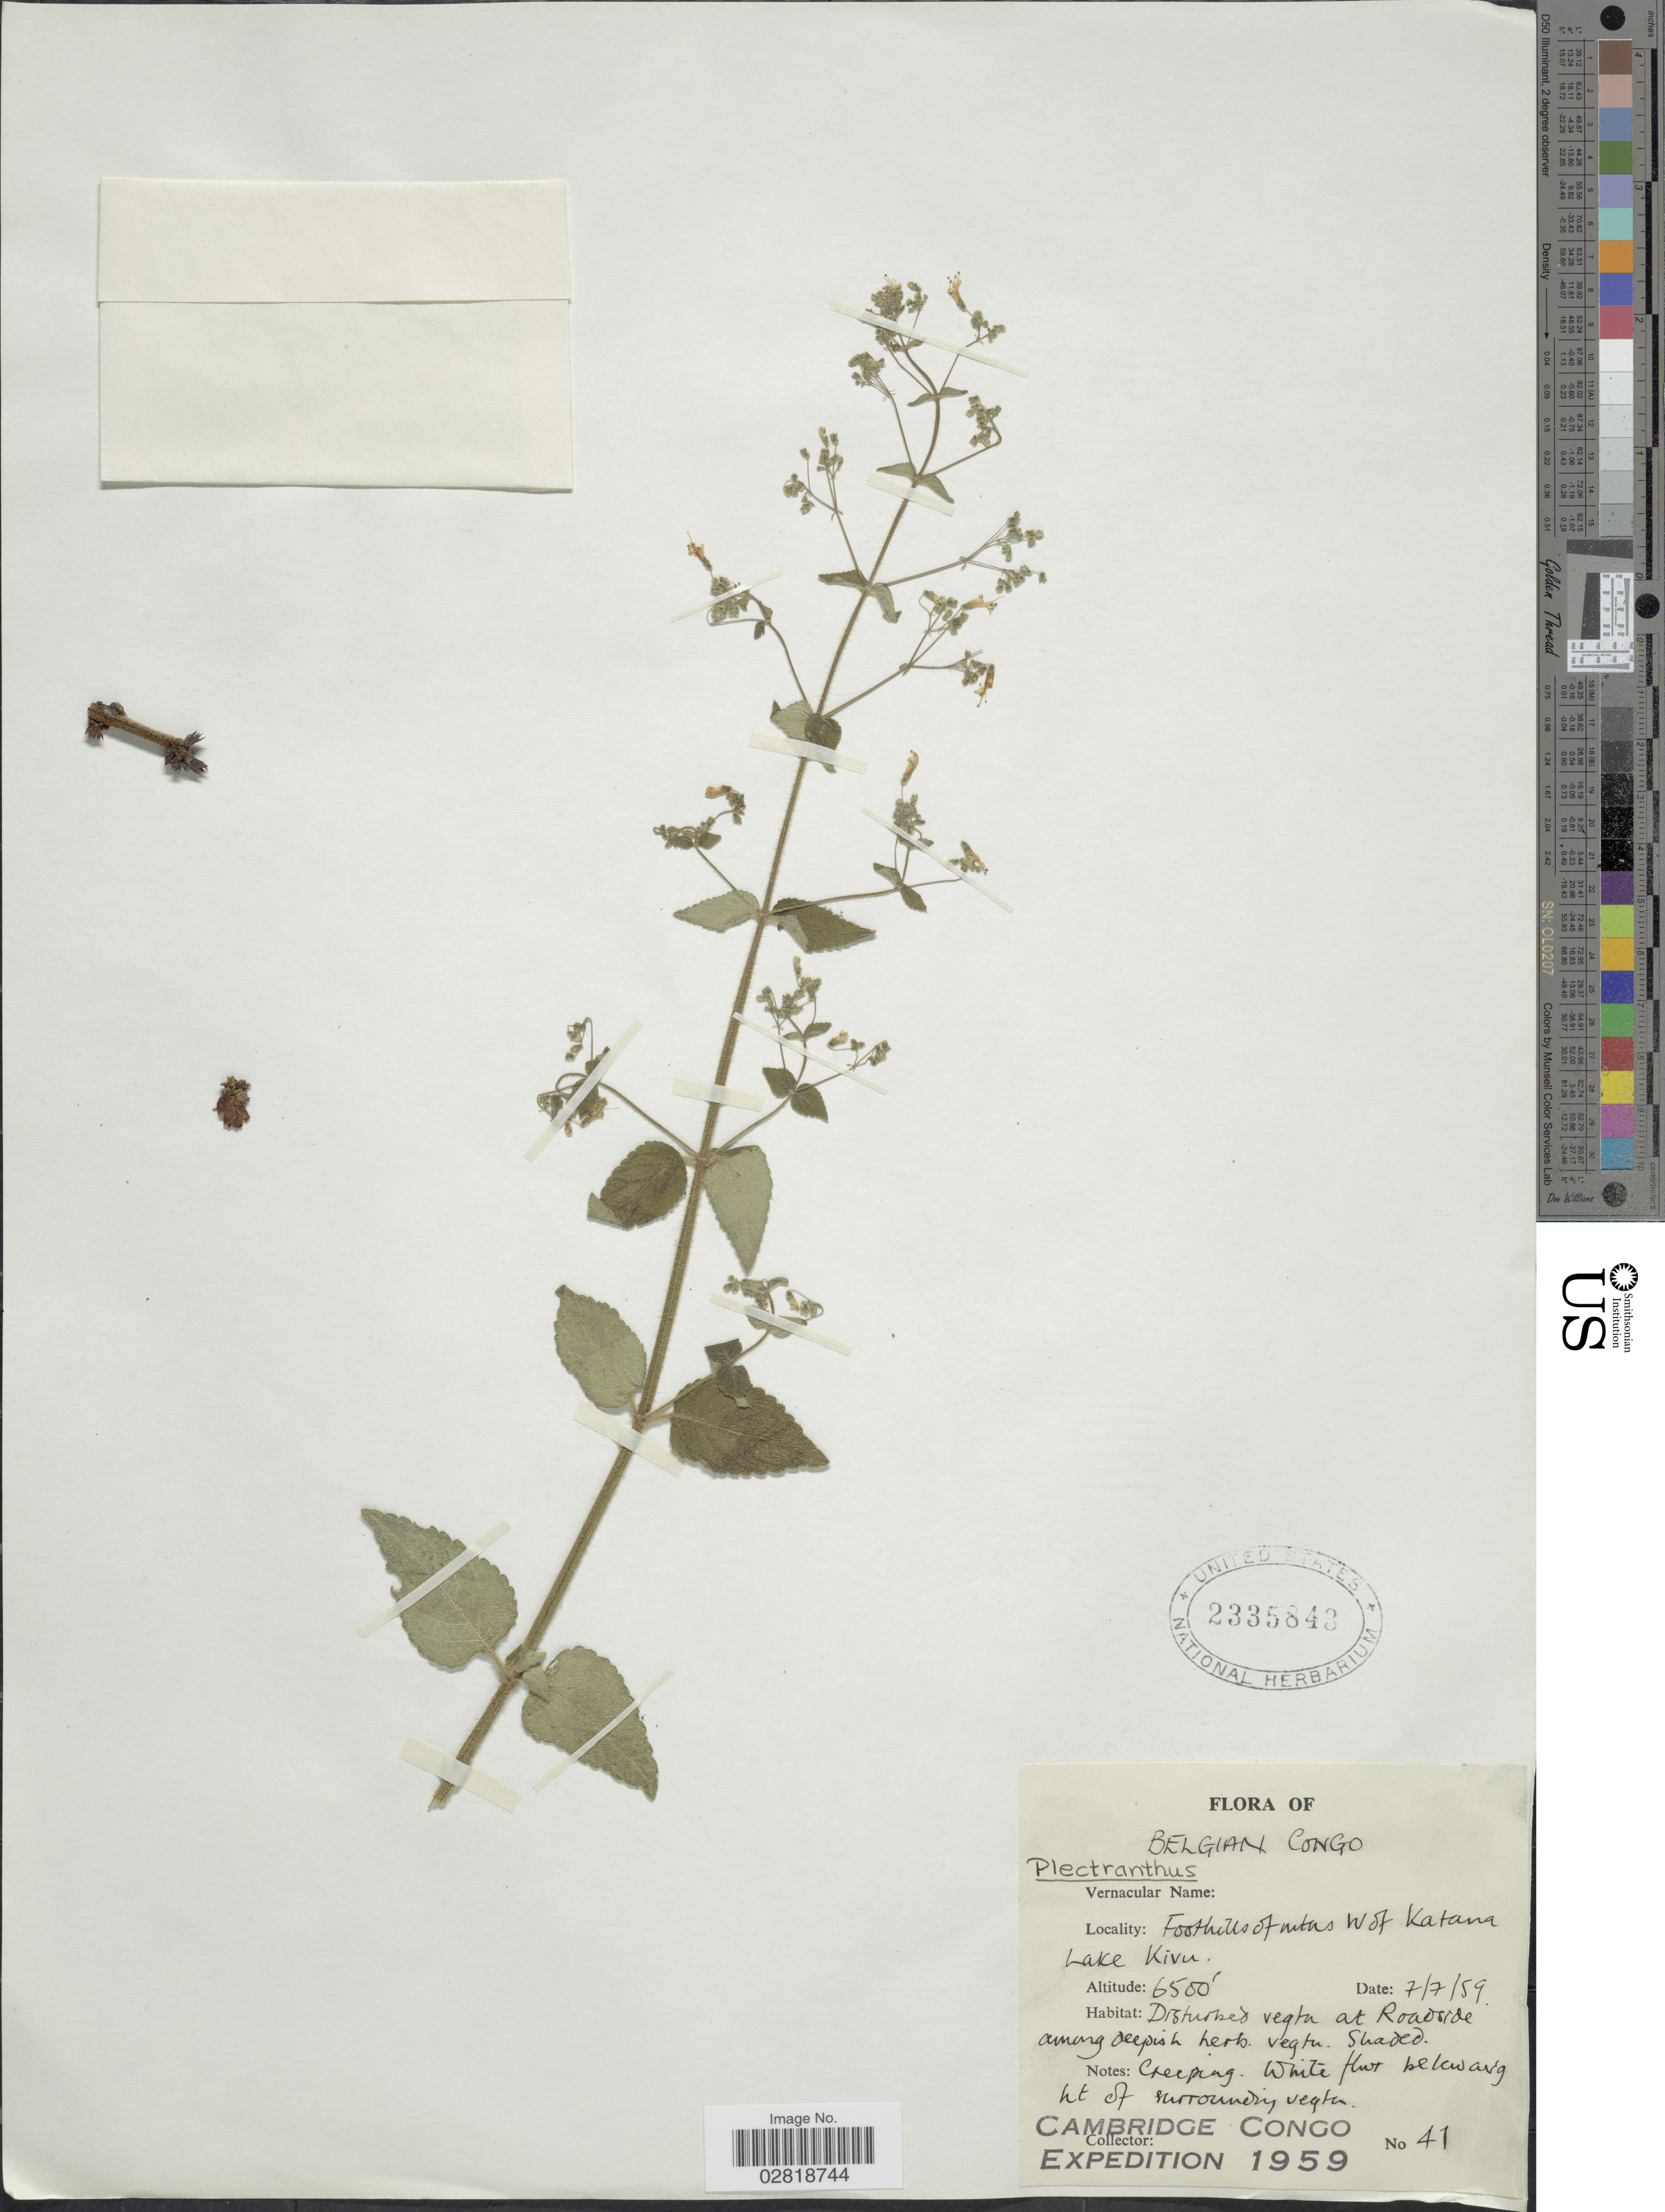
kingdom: Plantae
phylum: Tracheophyta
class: Magnoliopsida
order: Lamiales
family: Lamiaceae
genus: Plectranthus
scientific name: Plectranthus sp.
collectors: Cambridge Congo Expedition 1959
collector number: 41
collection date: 1959-07-07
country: Congo, Democratic Republic of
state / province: Nord-Kivu / Sud-Kivu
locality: Belgian Congo. Foothills of mtns W of Katana Lake River.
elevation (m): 1981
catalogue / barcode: US 2335843